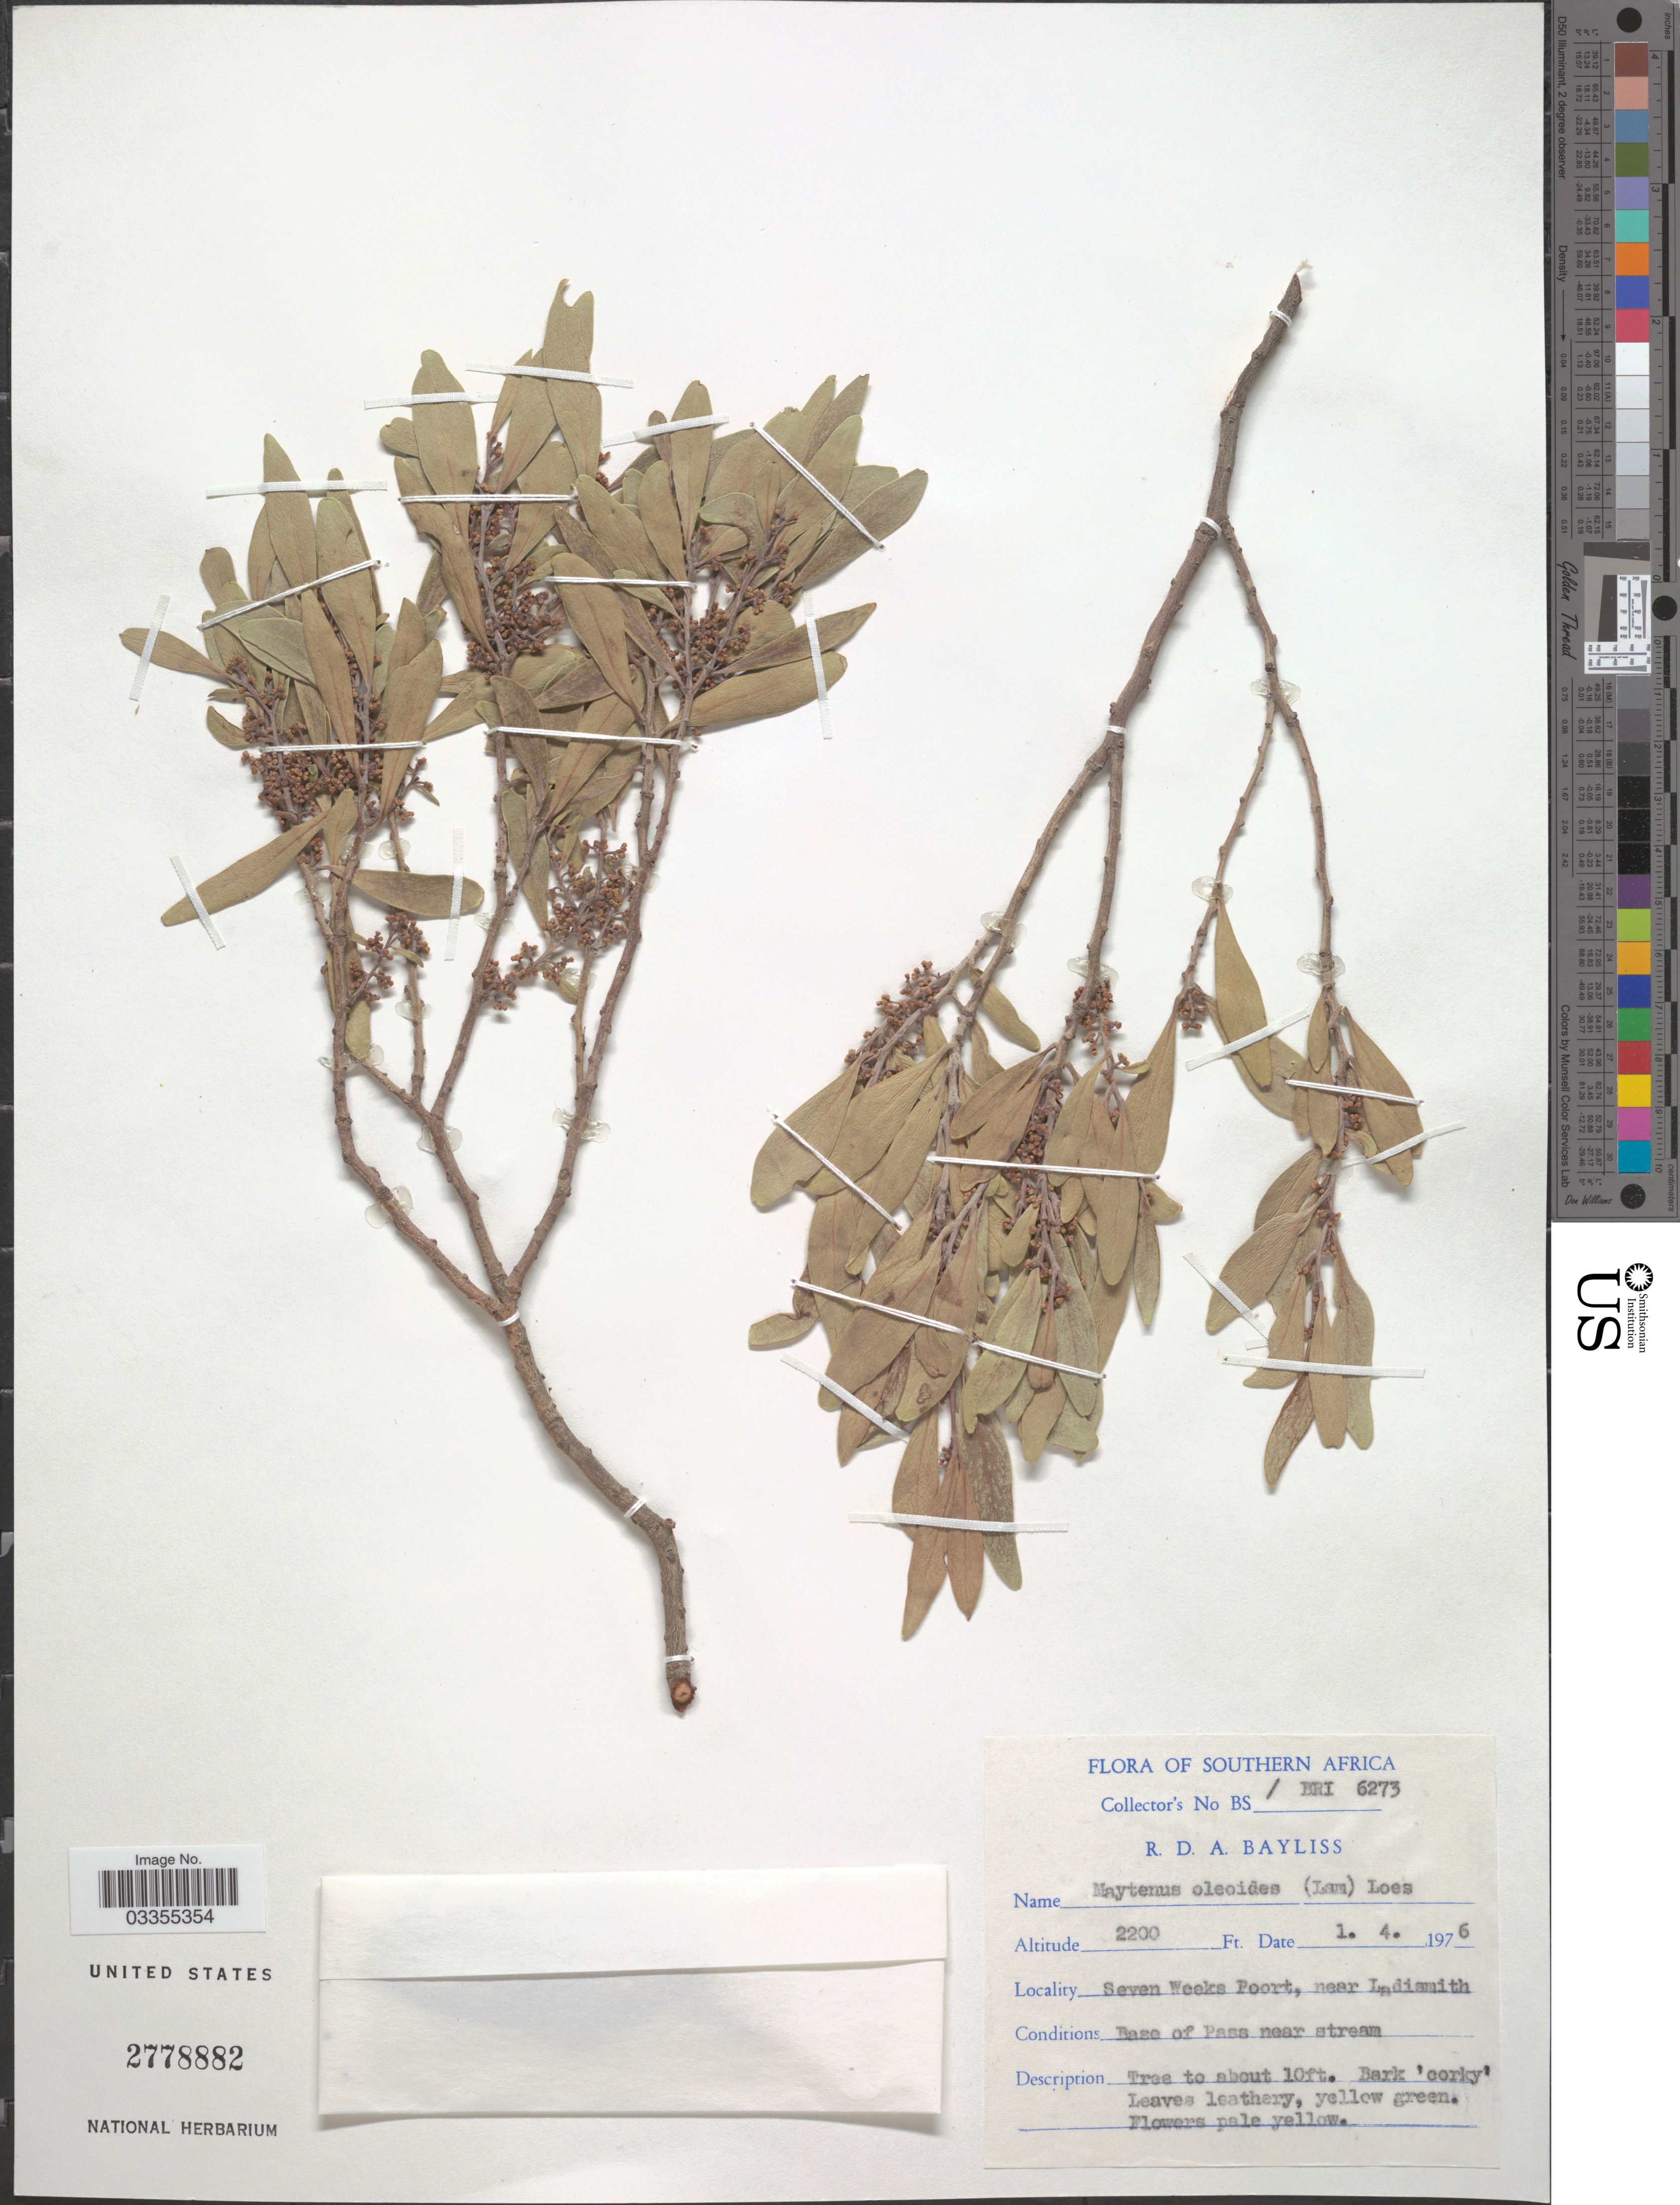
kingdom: Plantae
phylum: Tracheophyta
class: Magnoliopsida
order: Celastrales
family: Celastraceae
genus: Maytenus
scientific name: Maytenus oleoides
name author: (Lam.) Loes.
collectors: R. Bayliss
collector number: BS/BRI6273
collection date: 1976-04-01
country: South Africa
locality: Southern Africa. Seven Weeks Poort, near Ladismith.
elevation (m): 671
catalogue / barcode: US 2778882